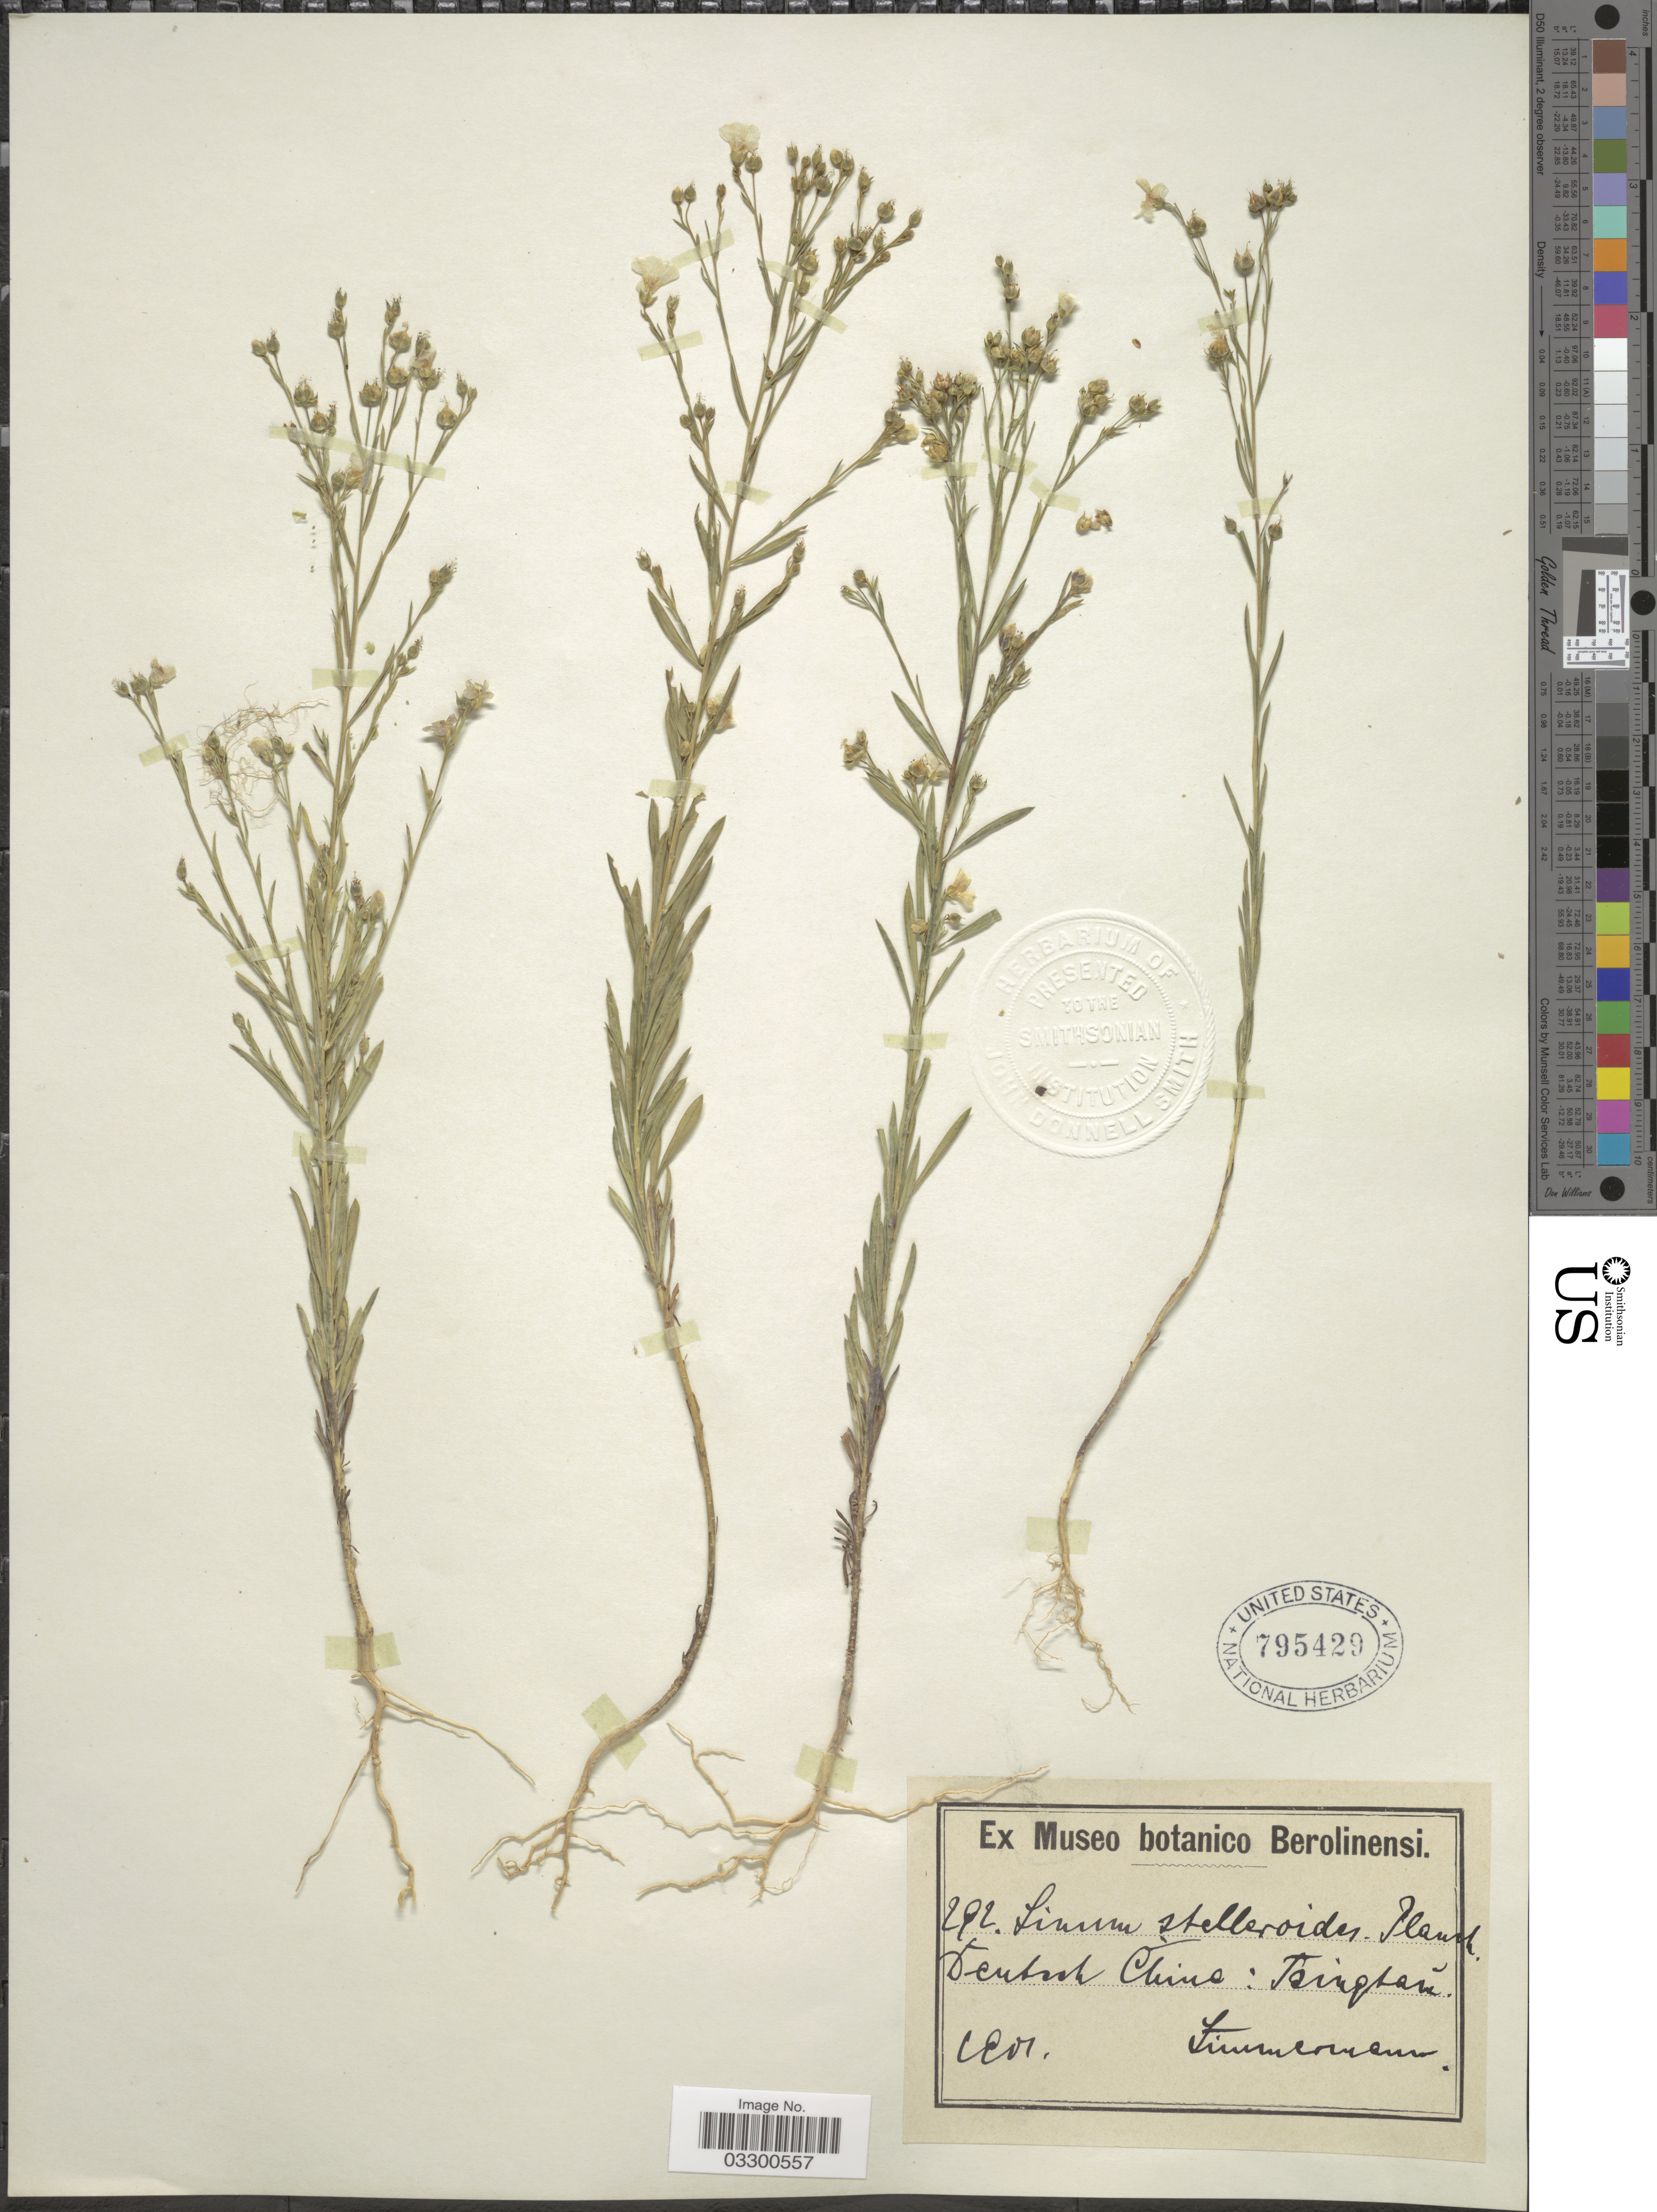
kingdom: Plantae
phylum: Tracheophyta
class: Magnoliopsida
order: Malpighiales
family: Linaceae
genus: Linum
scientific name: Linum stelleroides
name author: Planch.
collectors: -. Zimmermann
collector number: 292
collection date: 1901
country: China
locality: Deutsch China: Tsingtáu [interpreted].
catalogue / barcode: US 795429